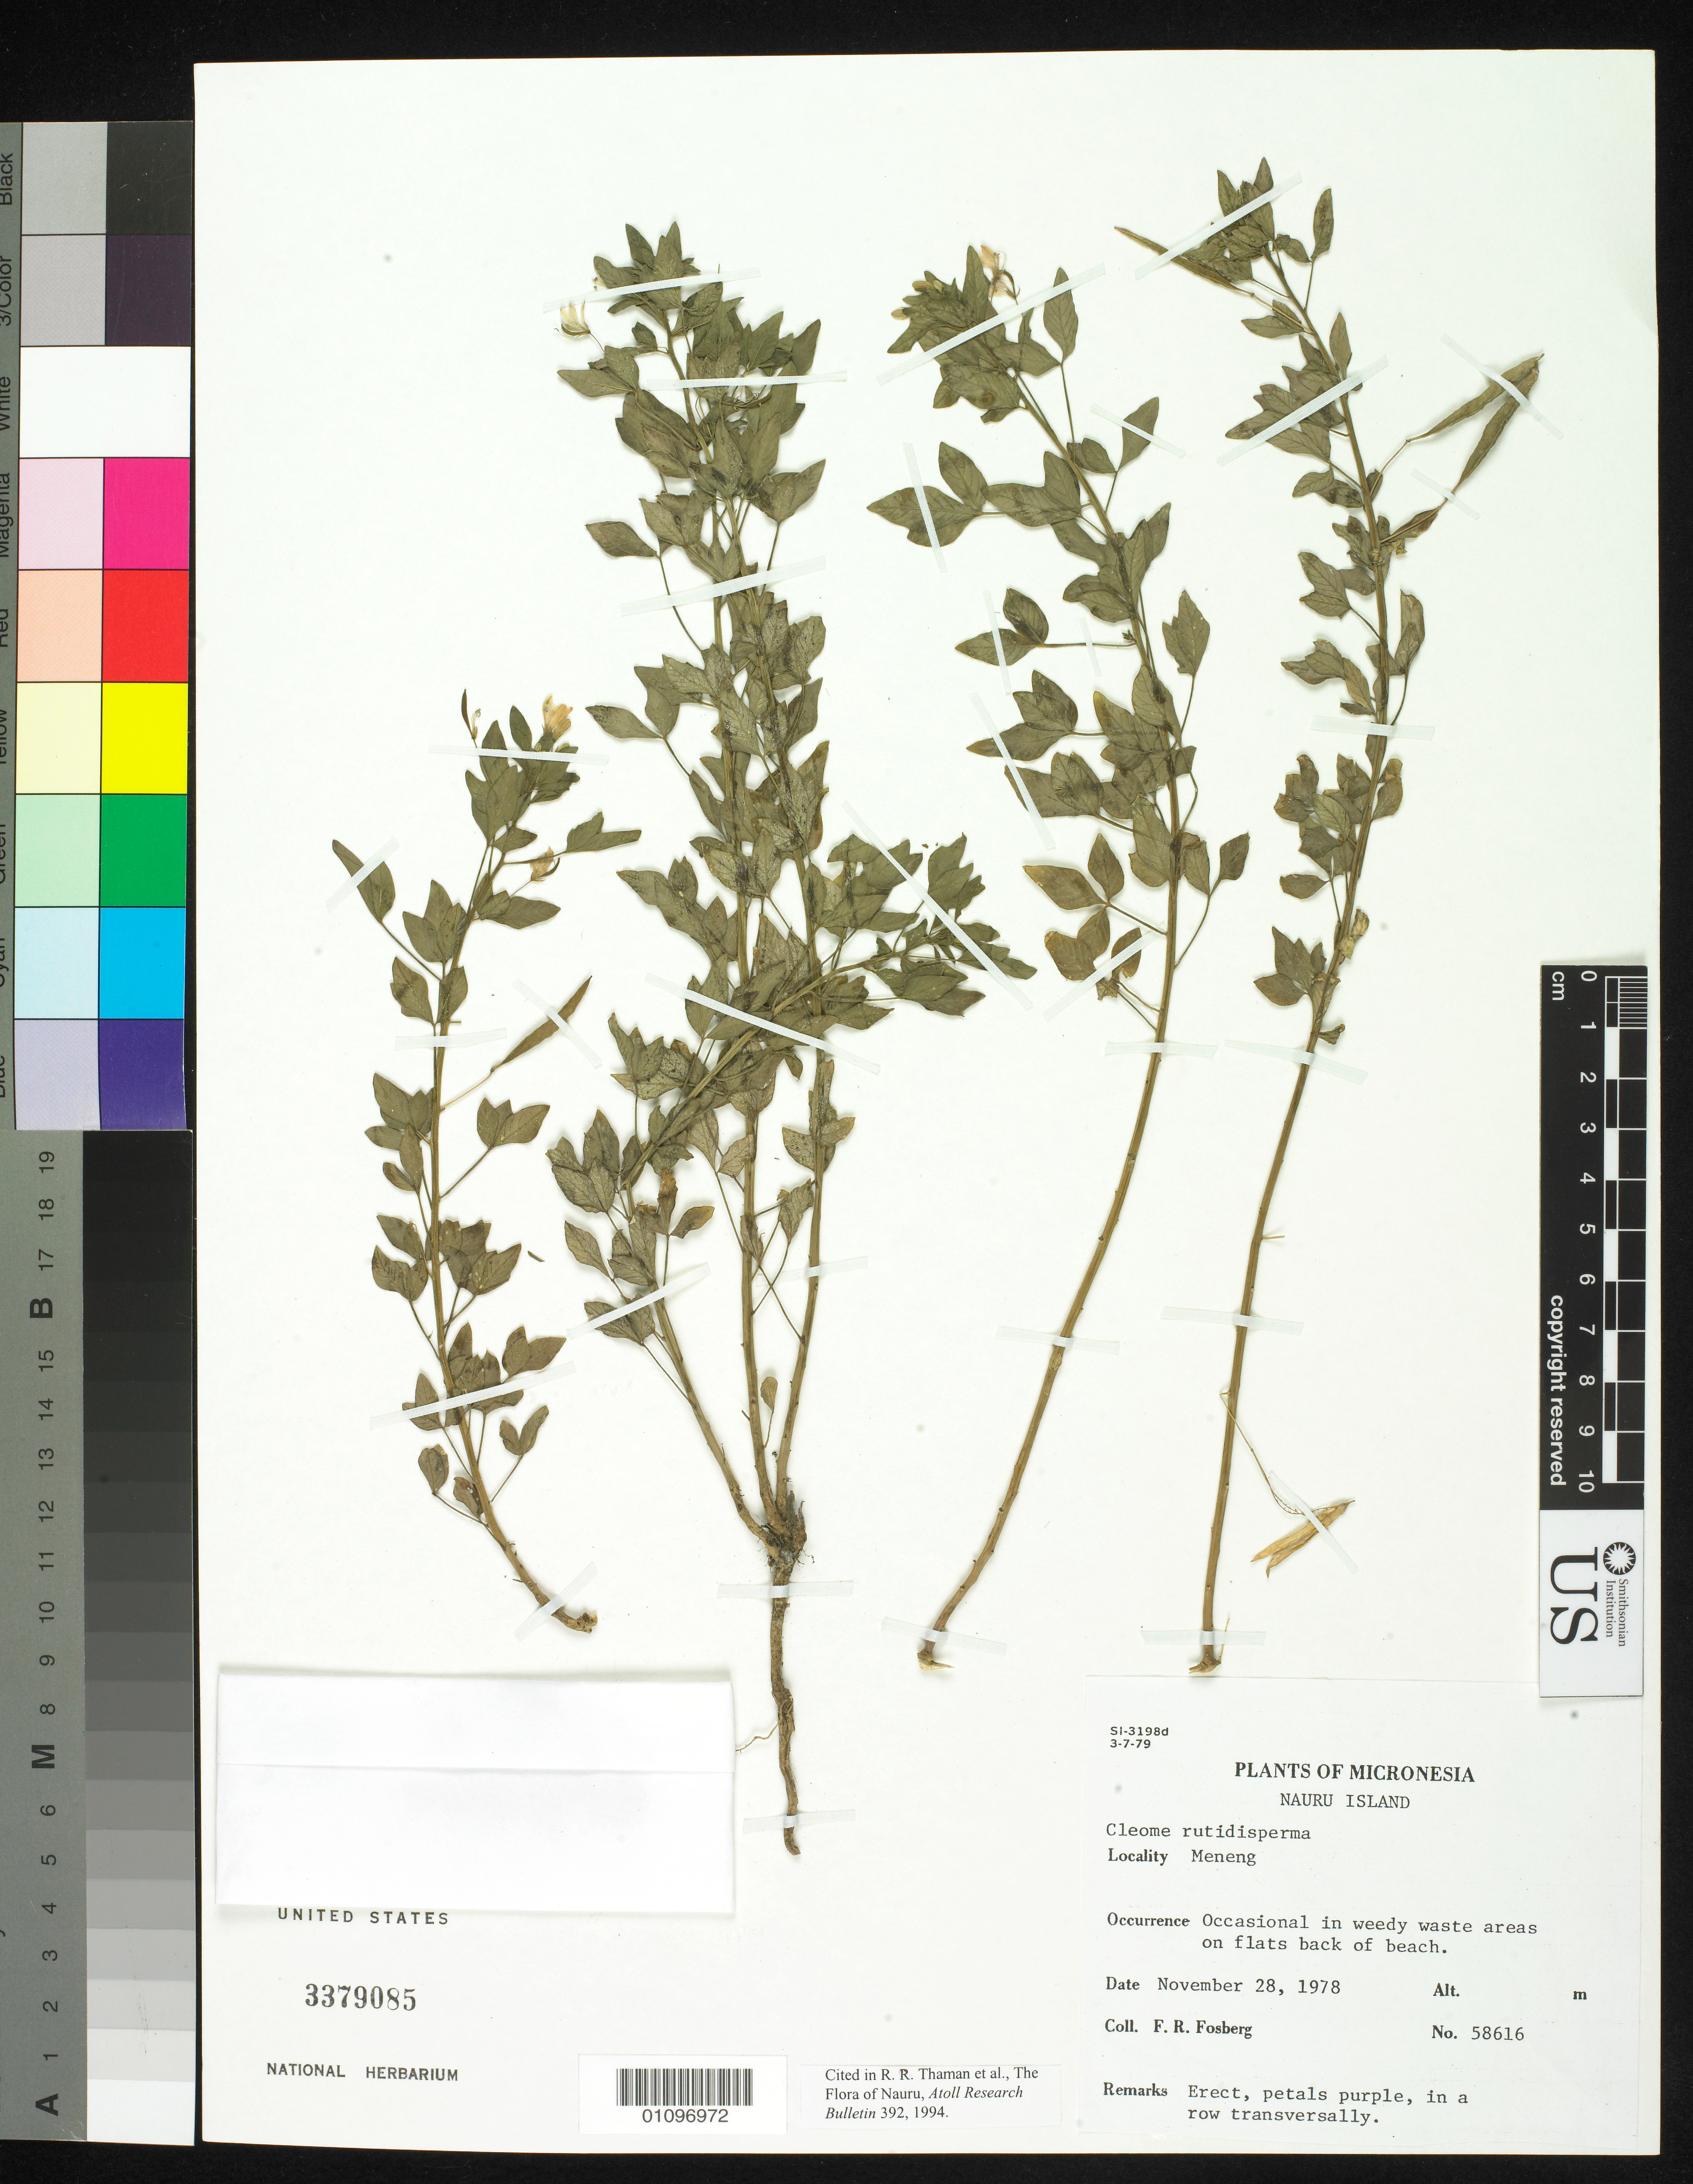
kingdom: Plantae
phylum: Tracheophyta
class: Magnoliopsida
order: Brassicales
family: Cleomaceae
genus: Sieruela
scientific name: Sieruela rutidosperma var. rutidosperma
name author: (DC.) Roalson & J.C. Hall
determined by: Wagner, W. L., (BOT), Smithsonian Institution - National Museum of Natural History (UNITED STATES)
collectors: F. R. Fosberg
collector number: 58616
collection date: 1978-11-28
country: Nauru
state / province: Meneng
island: Nauru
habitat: Weedy waste area on flat backs of beach.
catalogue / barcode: US 3379085